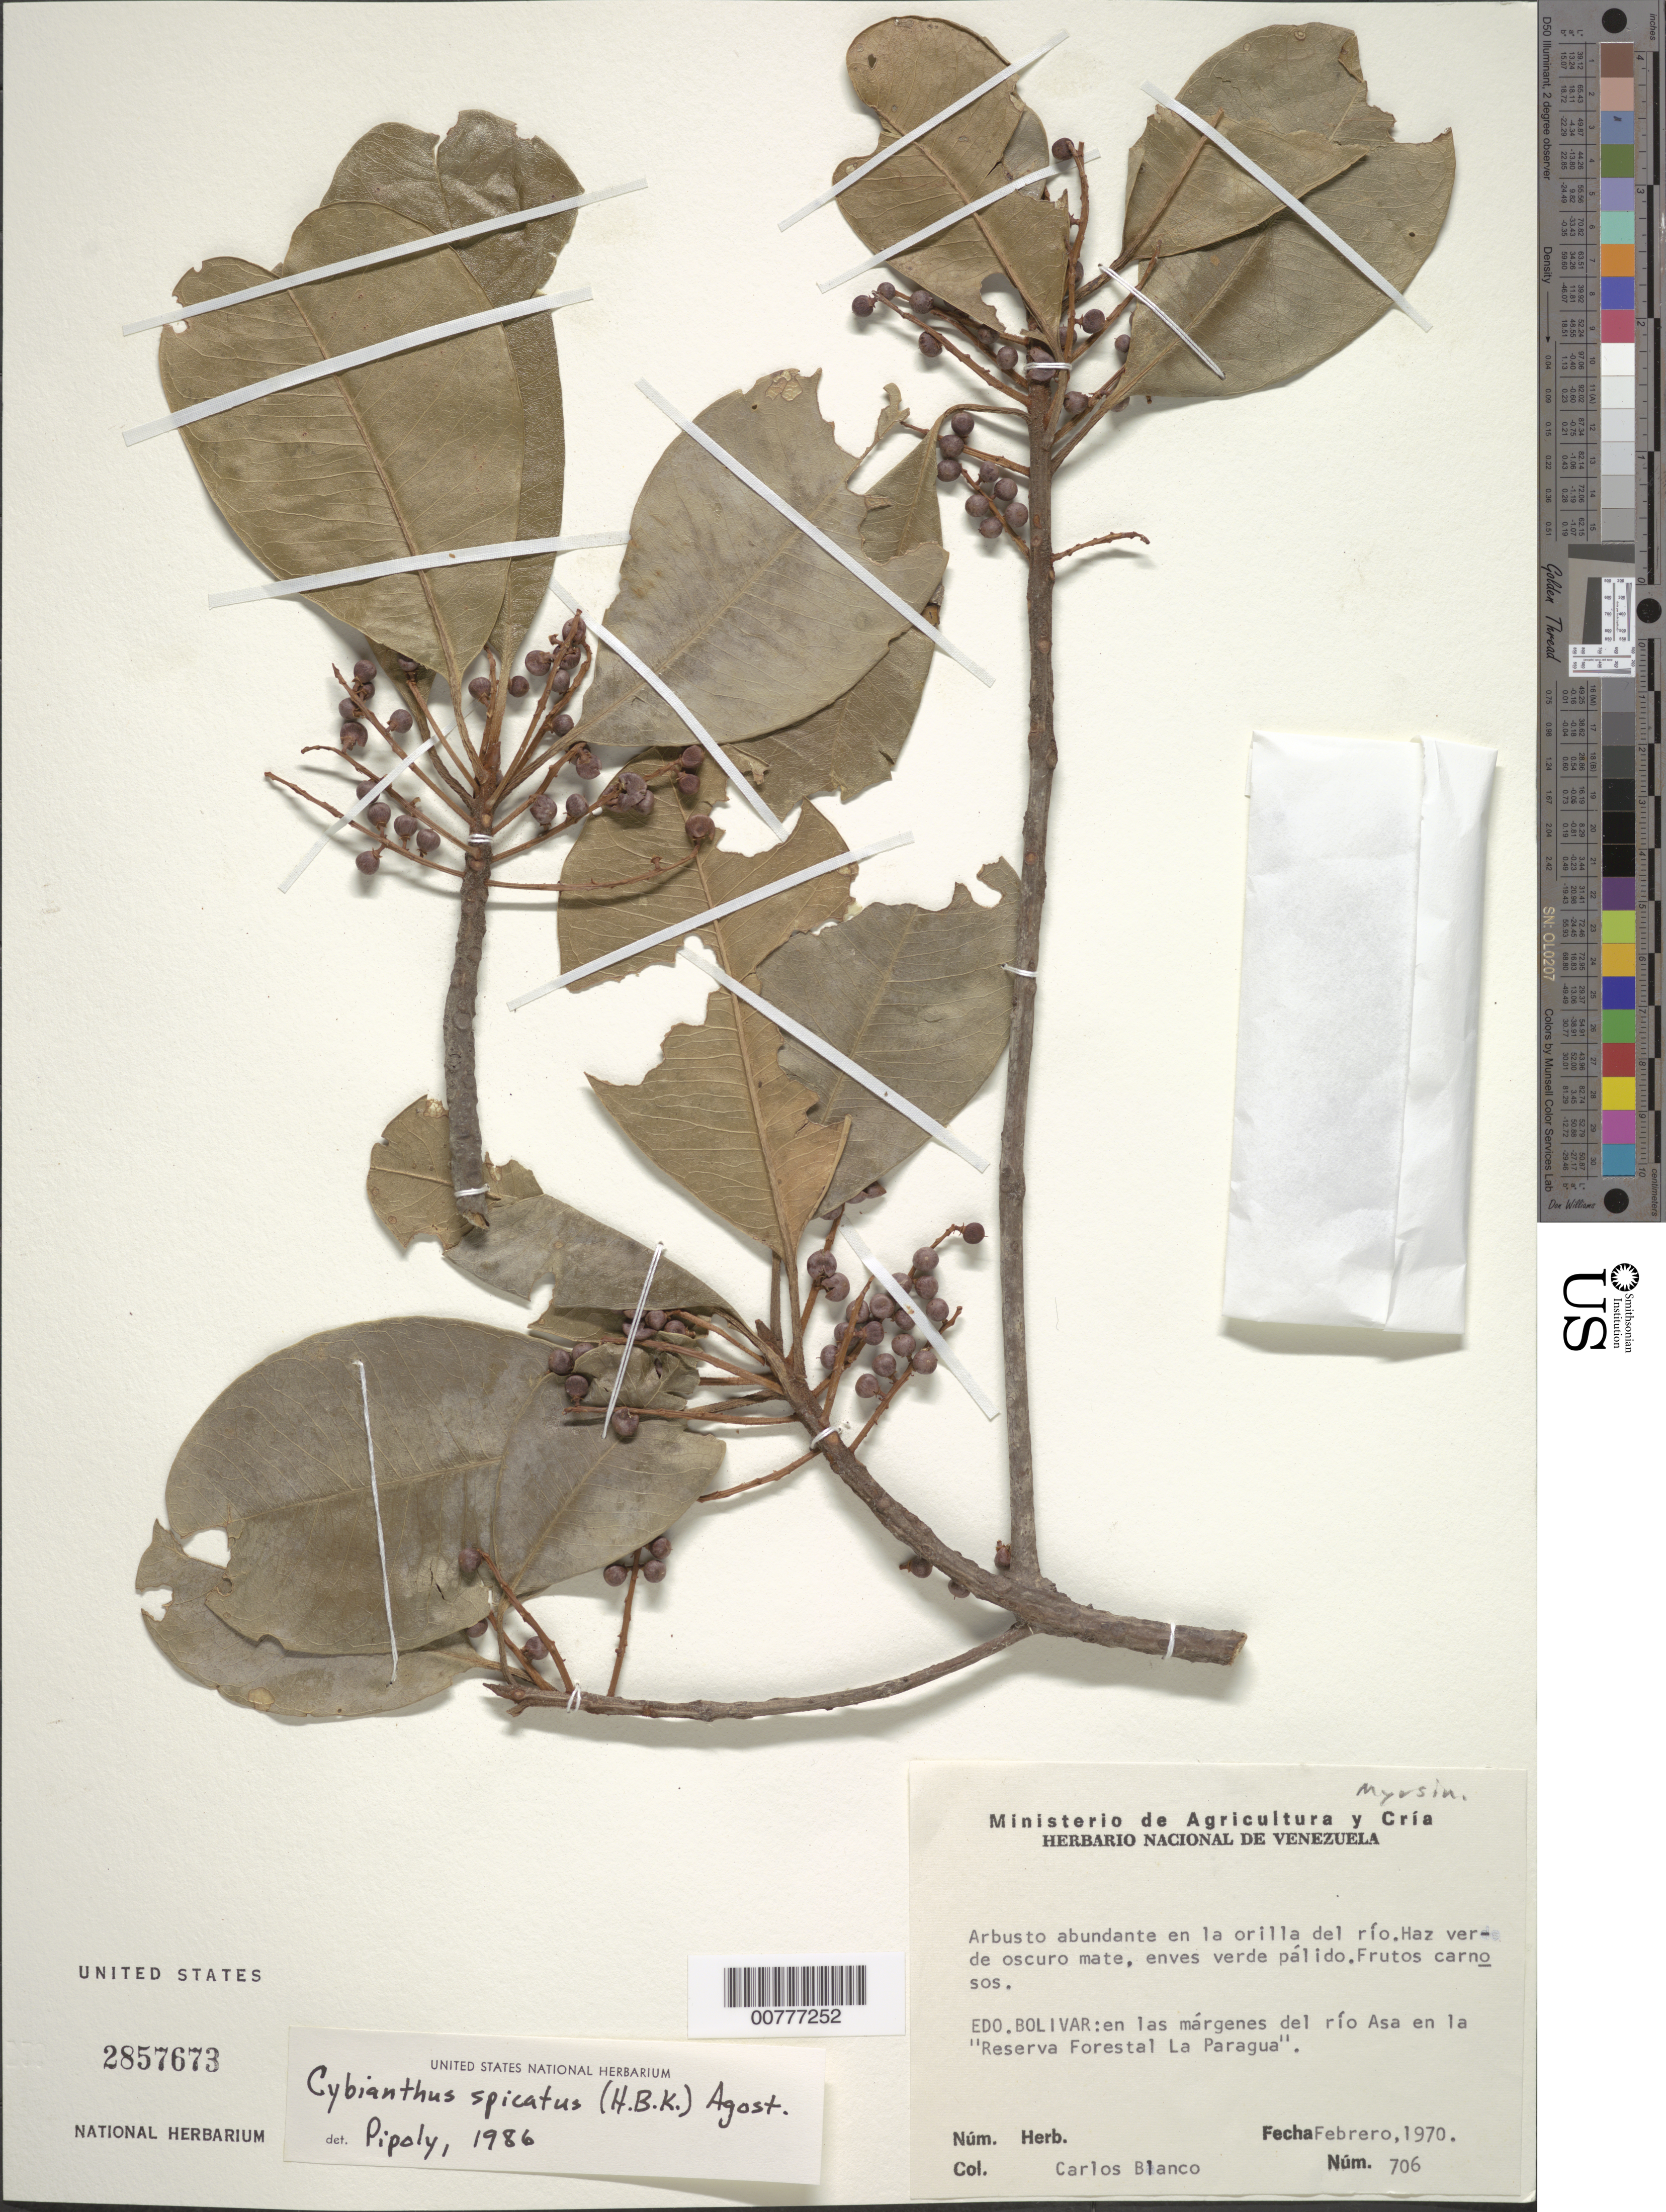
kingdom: Plantae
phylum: Tracheophyta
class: Magnoliopsida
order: Ericales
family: Primulaceae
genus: Cybianthus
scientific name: Cybianthus spicatus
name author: (Kunth) G. Agostini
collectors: C. Blanco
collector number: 706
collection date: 1970-02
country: Venezuela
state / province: Bolivar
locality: Edo. Bolivar: en las márgenes del río Asa en la "Reserva Forestal La Paragua".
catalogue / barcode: US 2857673